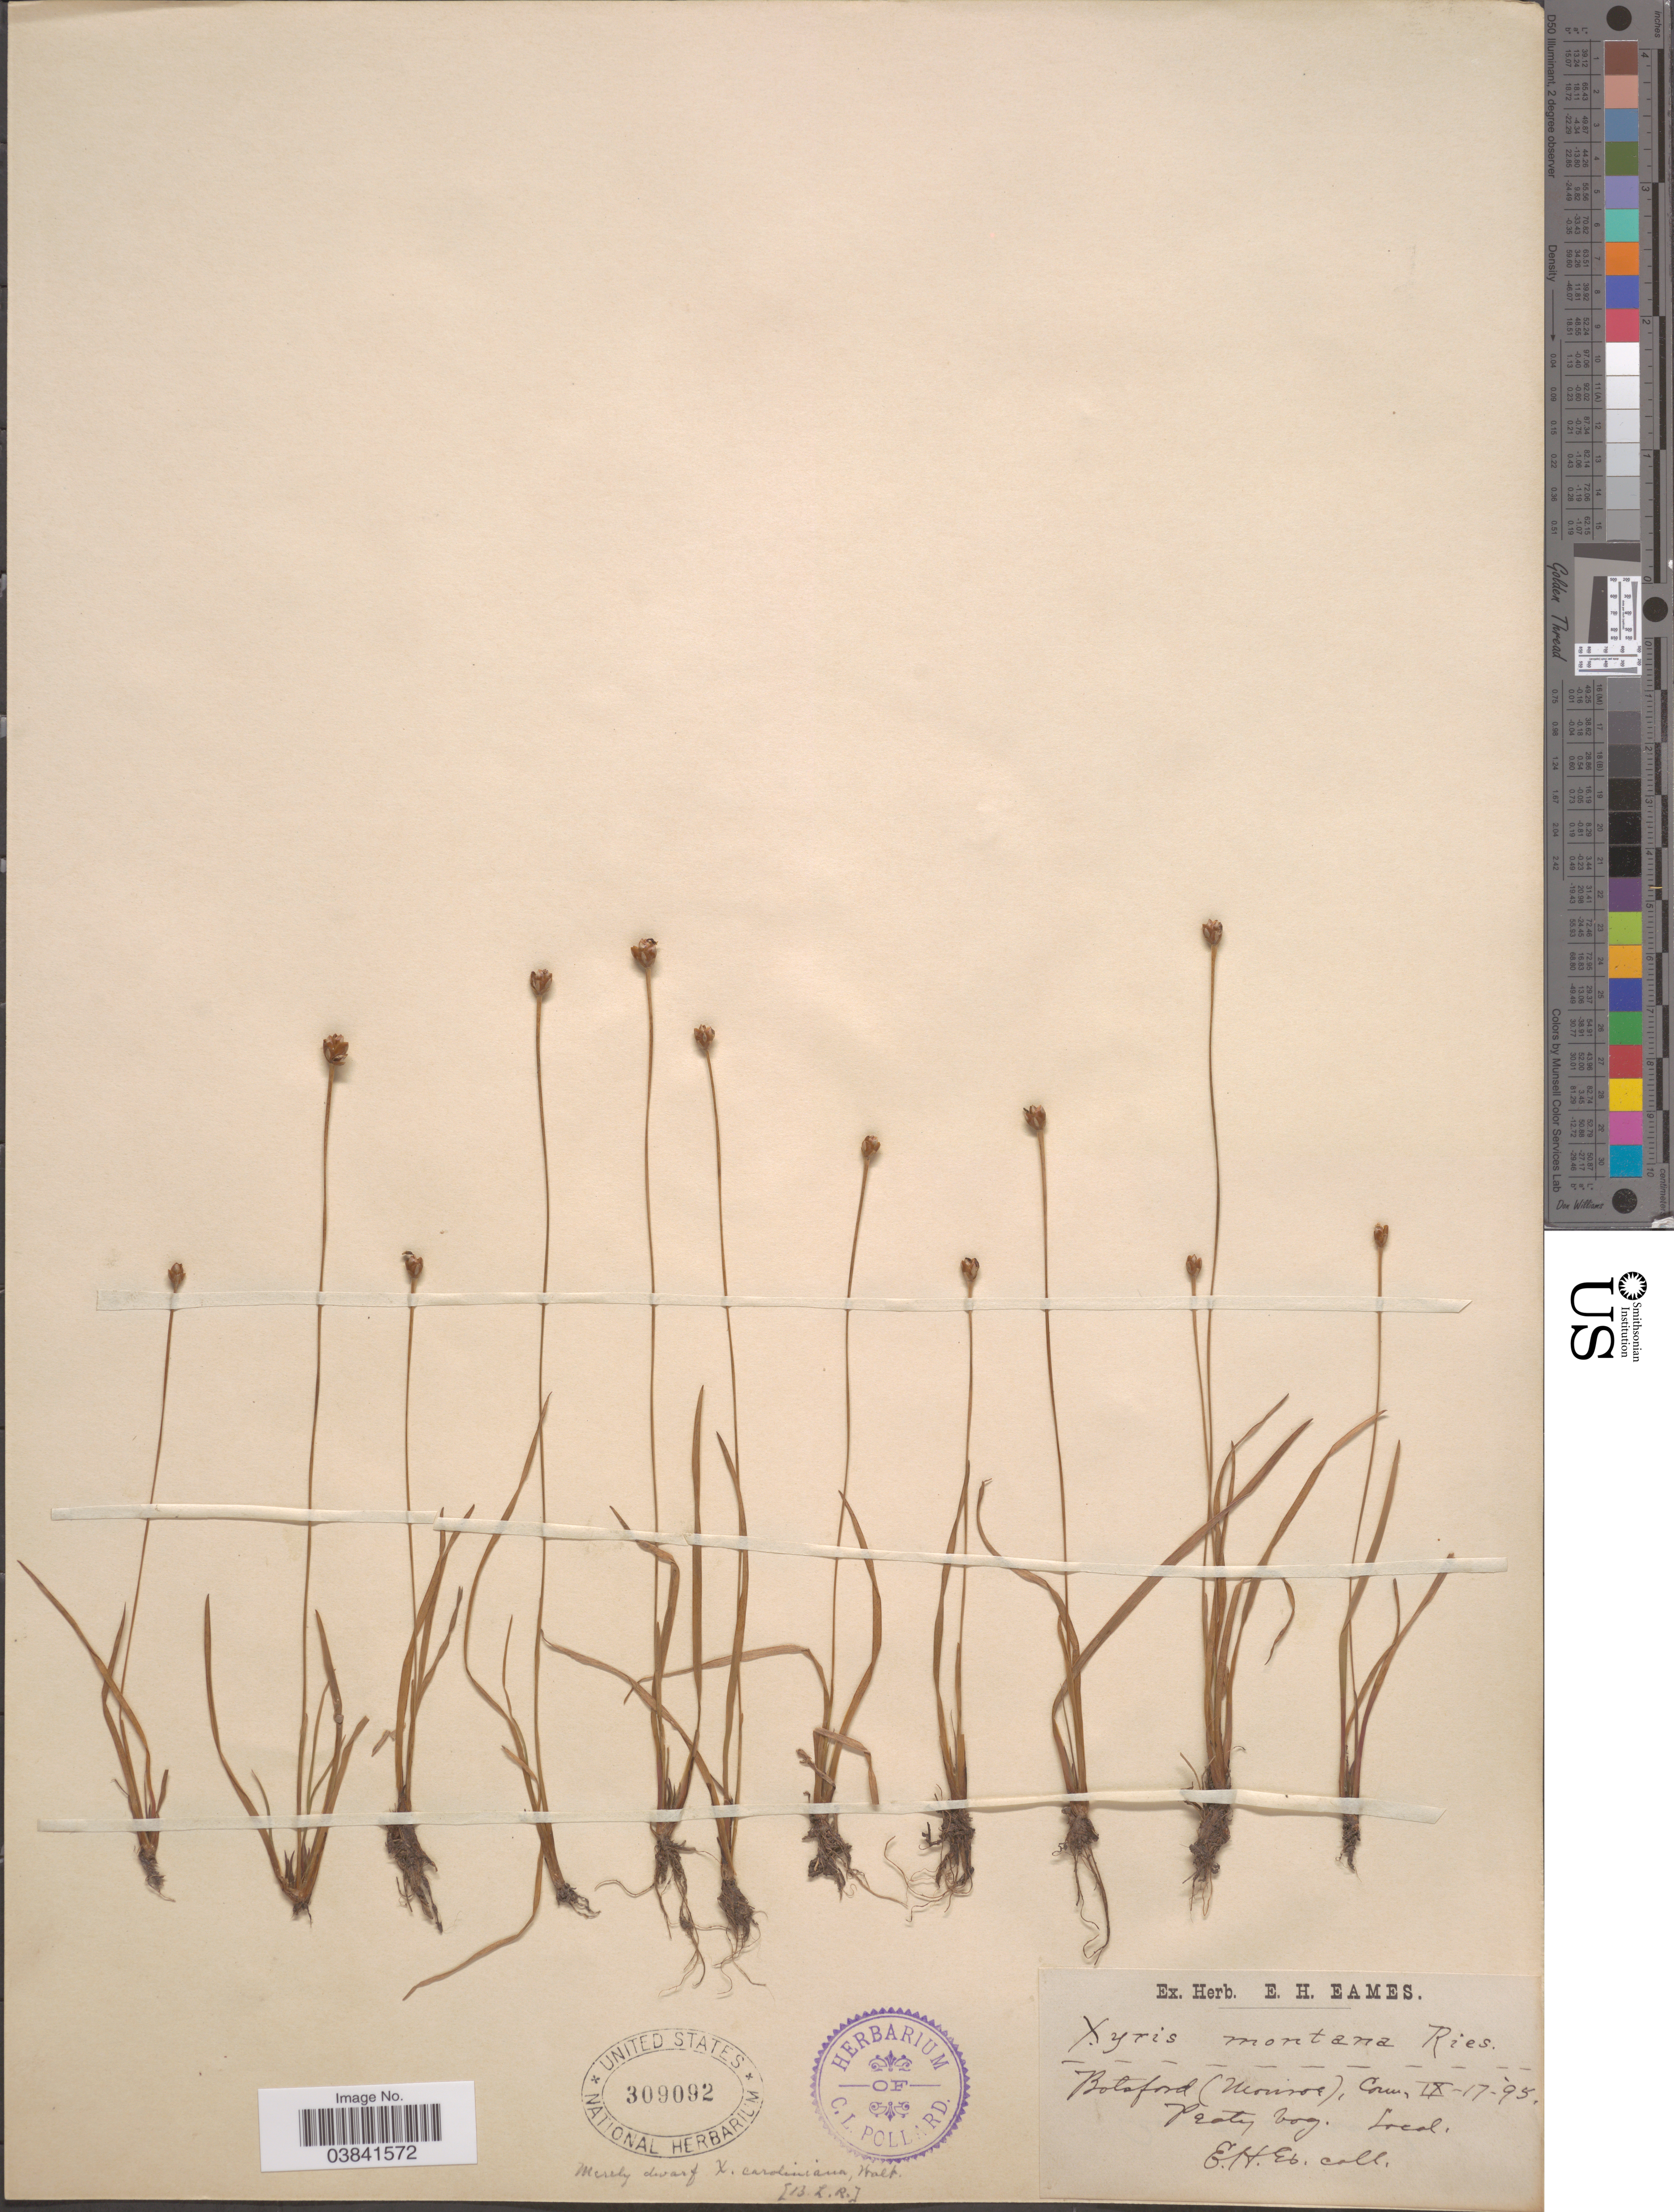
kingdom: Plantae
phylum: Tracheophyta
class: Liliopsida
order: Poales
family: Xyridaceae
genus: Xyris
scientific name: Xyris difformis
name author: Chapm.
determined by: Strong, Mark T., (BOT), Smithsonian Institution - National Museum of Natural History (UNITED STATES)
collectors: E. H. Eames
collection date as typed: Transcribed d/m/y: 17/9/95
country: United States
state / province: Connecticut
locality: Botsford (Monroe).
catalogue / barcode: US 309092